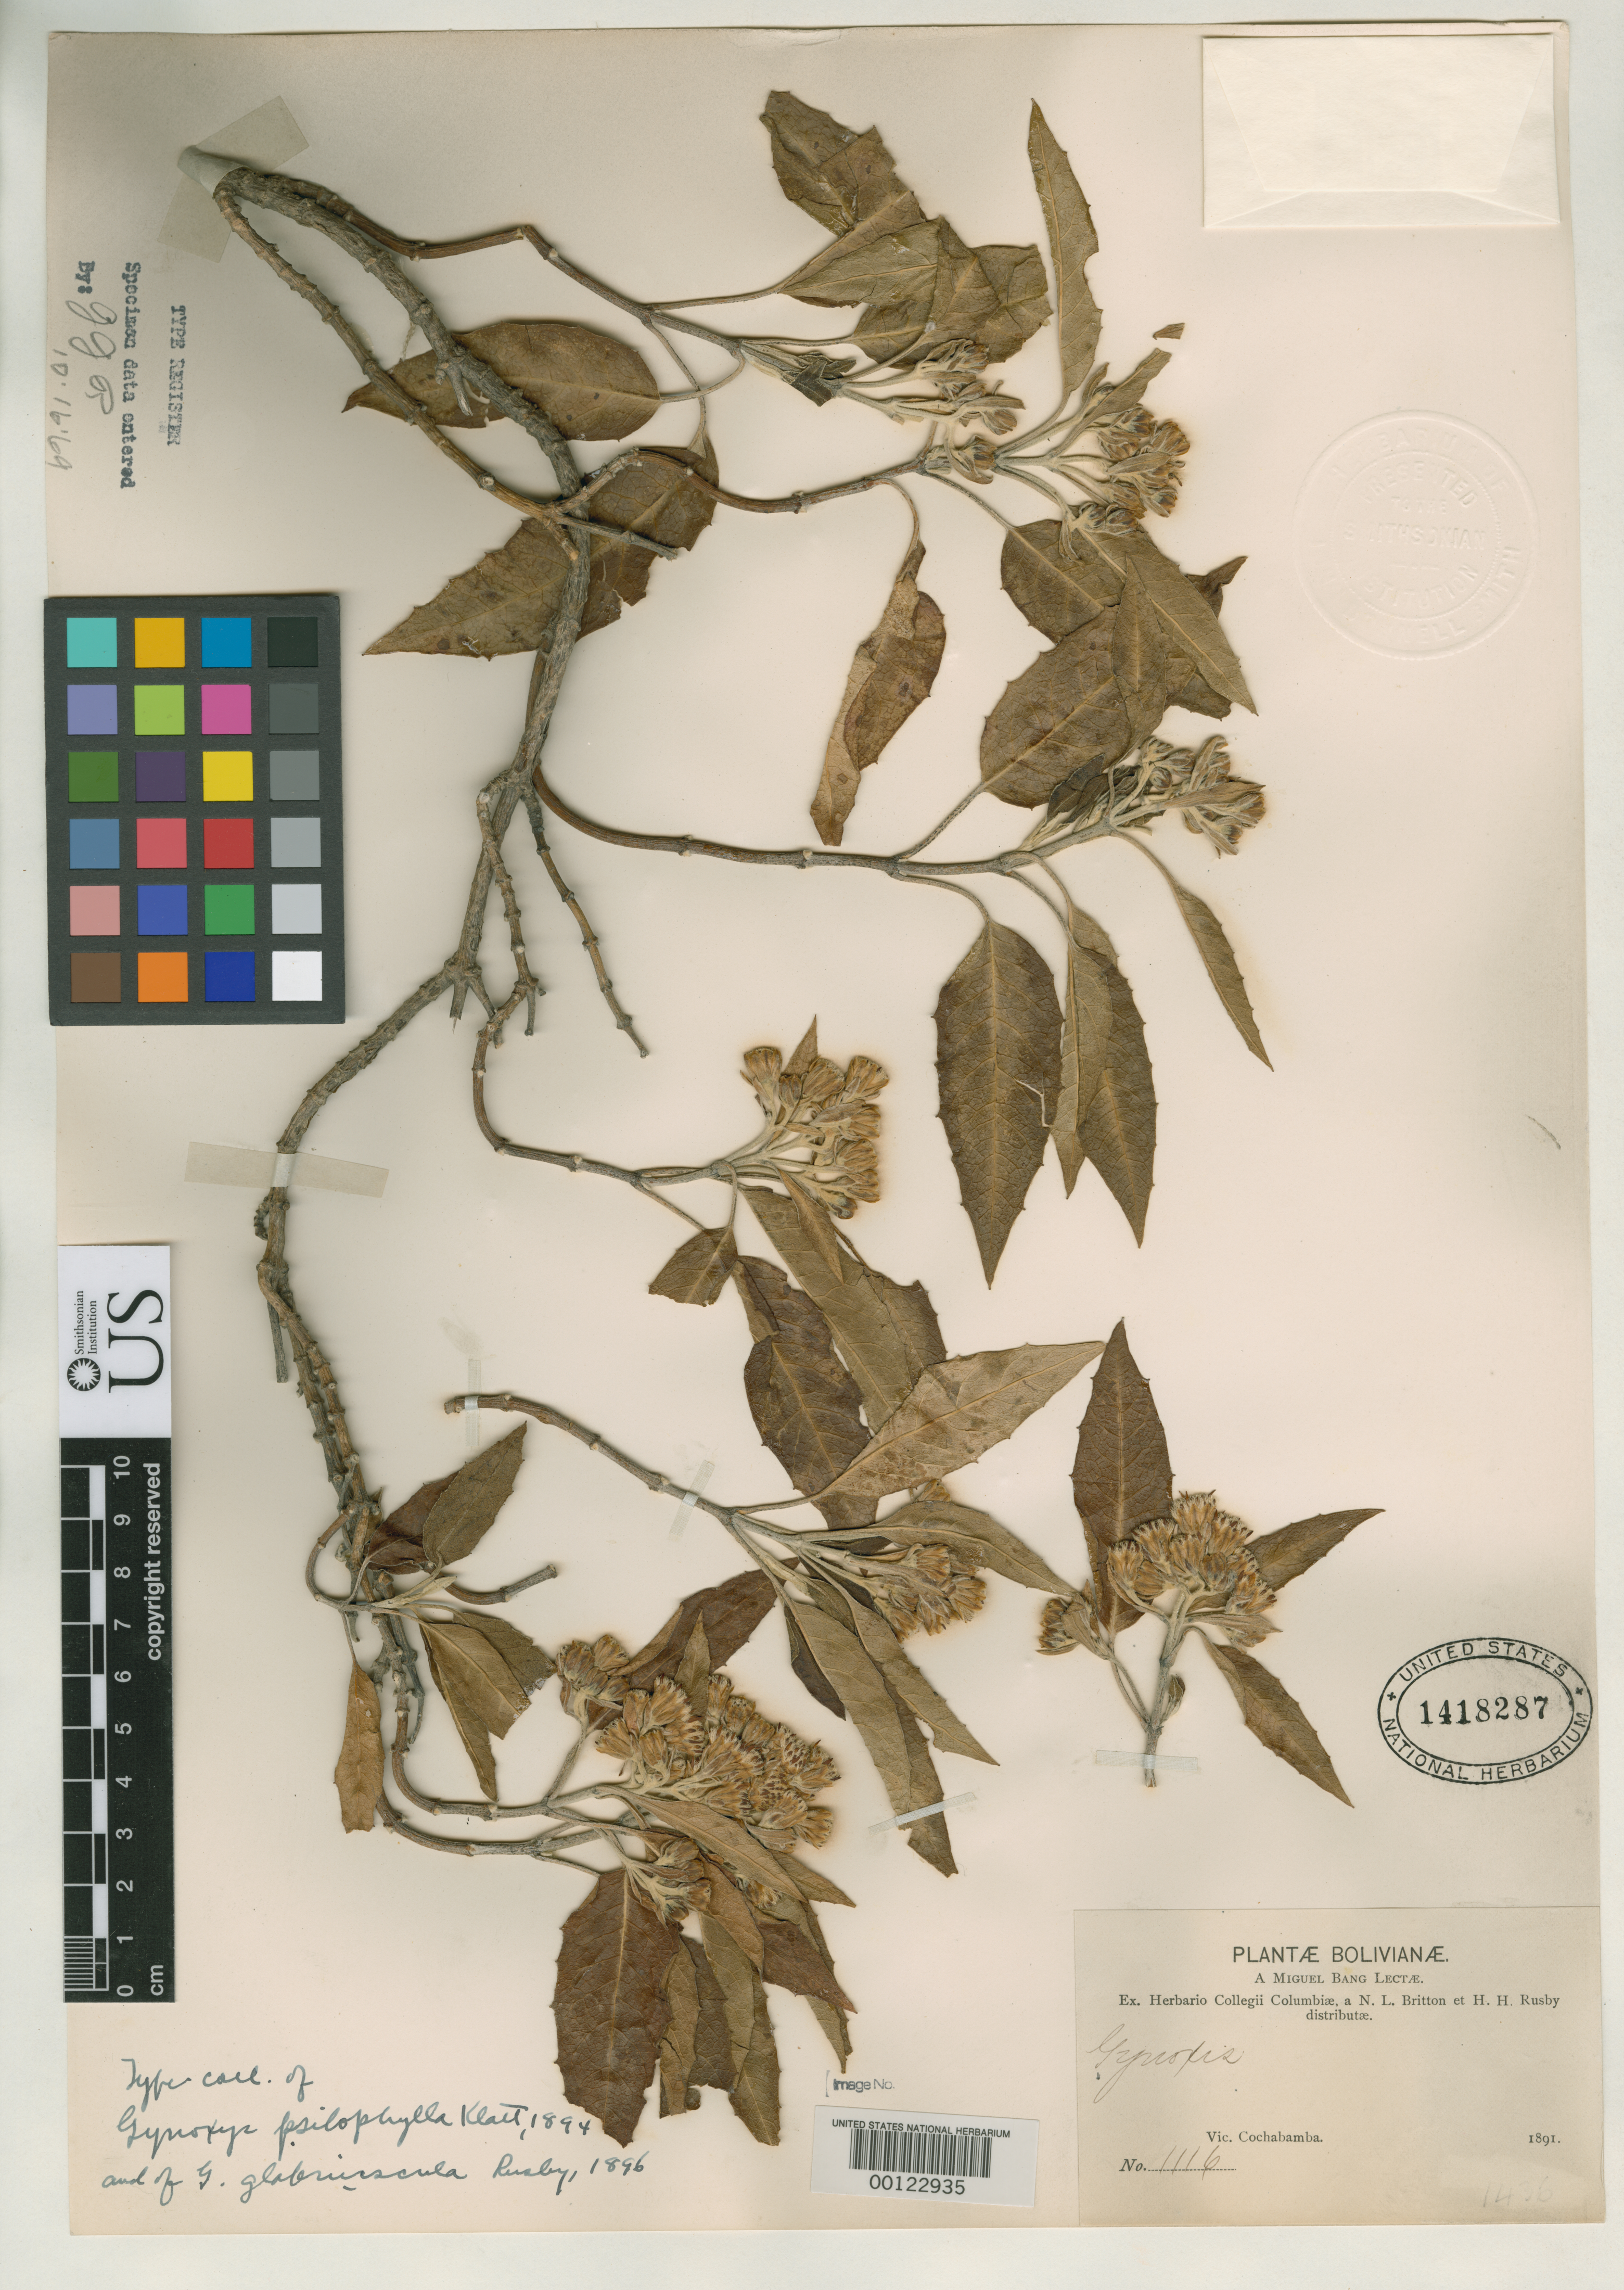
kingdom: Plantae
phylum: Tracheophyta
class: Magnoliopsida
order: Asterales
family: Asteraceae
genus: Gynoxys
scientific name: Gynoxys psilophylla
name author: Klatt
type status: Isotype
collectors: M. Bang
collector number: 1116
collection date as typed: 1891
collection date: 1891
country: Bolivia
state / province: Cochabamba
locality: Cochabamba.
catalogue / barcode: US 1418287